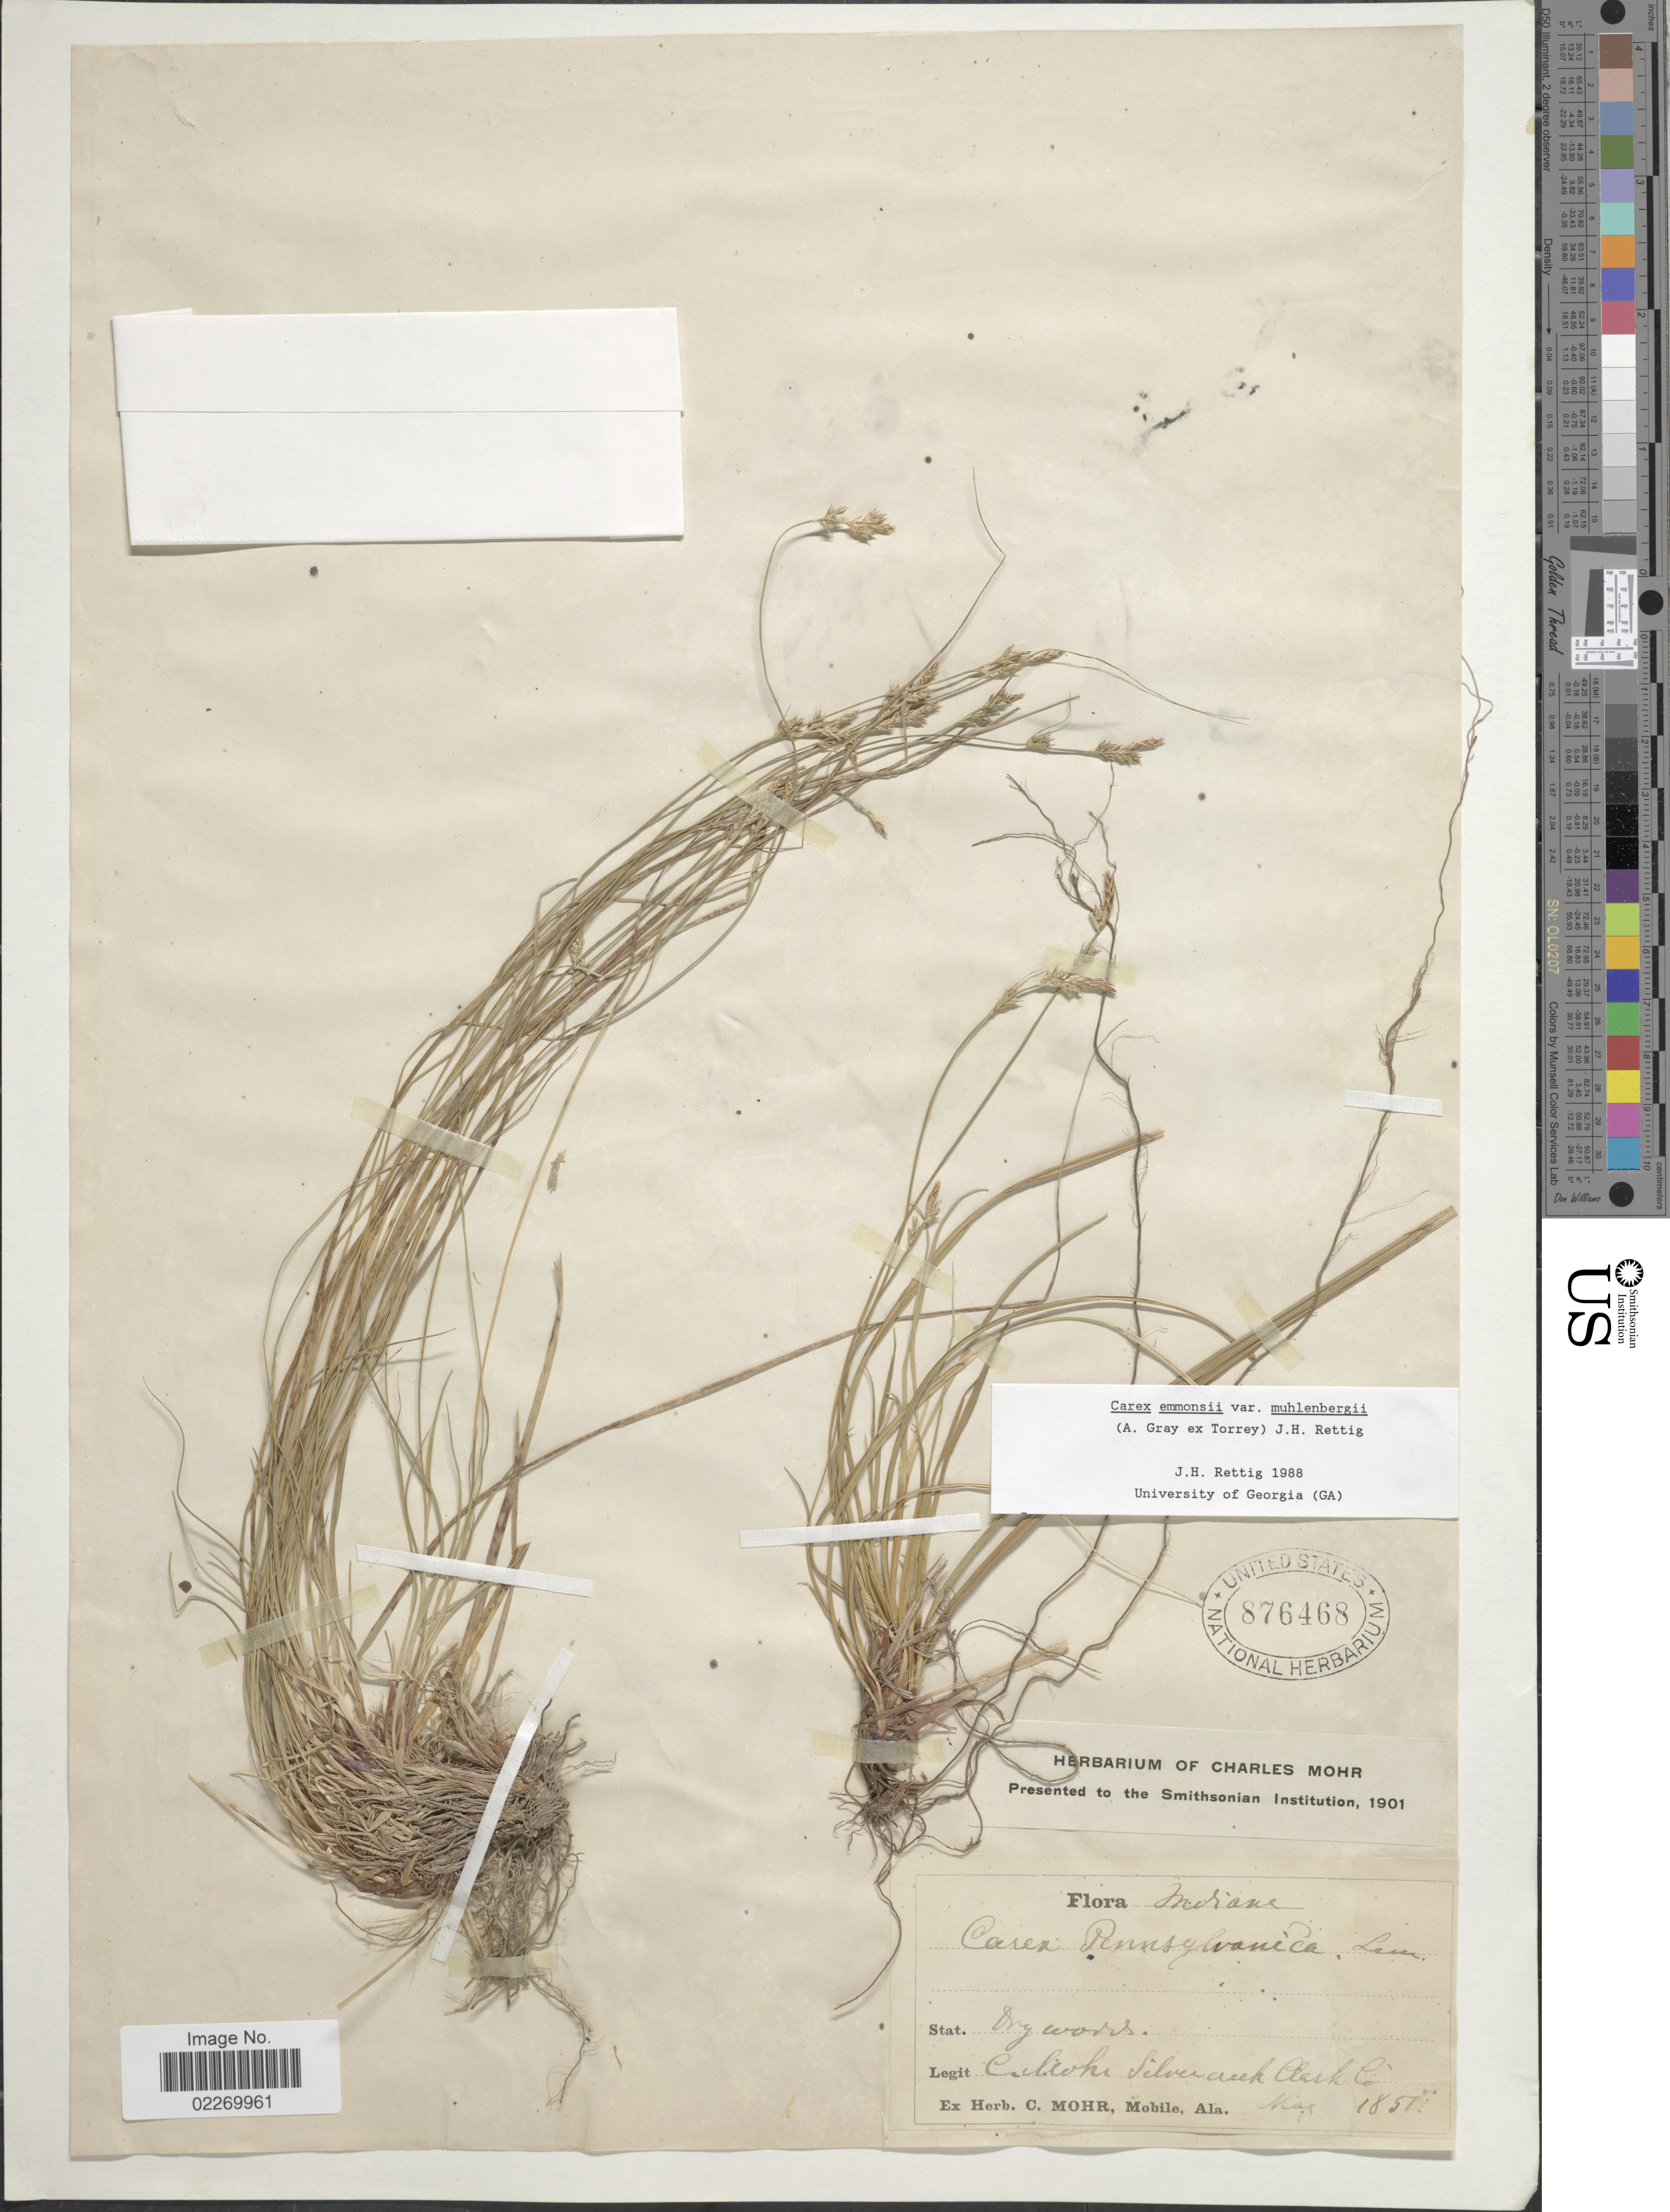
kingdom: Plantae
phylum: Tracheophyta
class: Liliopsida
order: Poales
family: Cyperaceae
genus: Carex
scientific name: Carex albicans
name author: Willd. ex Spreng.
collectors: C. T. Mohr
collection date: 1851-05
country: United States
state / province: Indiana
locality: Silver Creek, Clark Co.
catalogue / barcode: US 876468